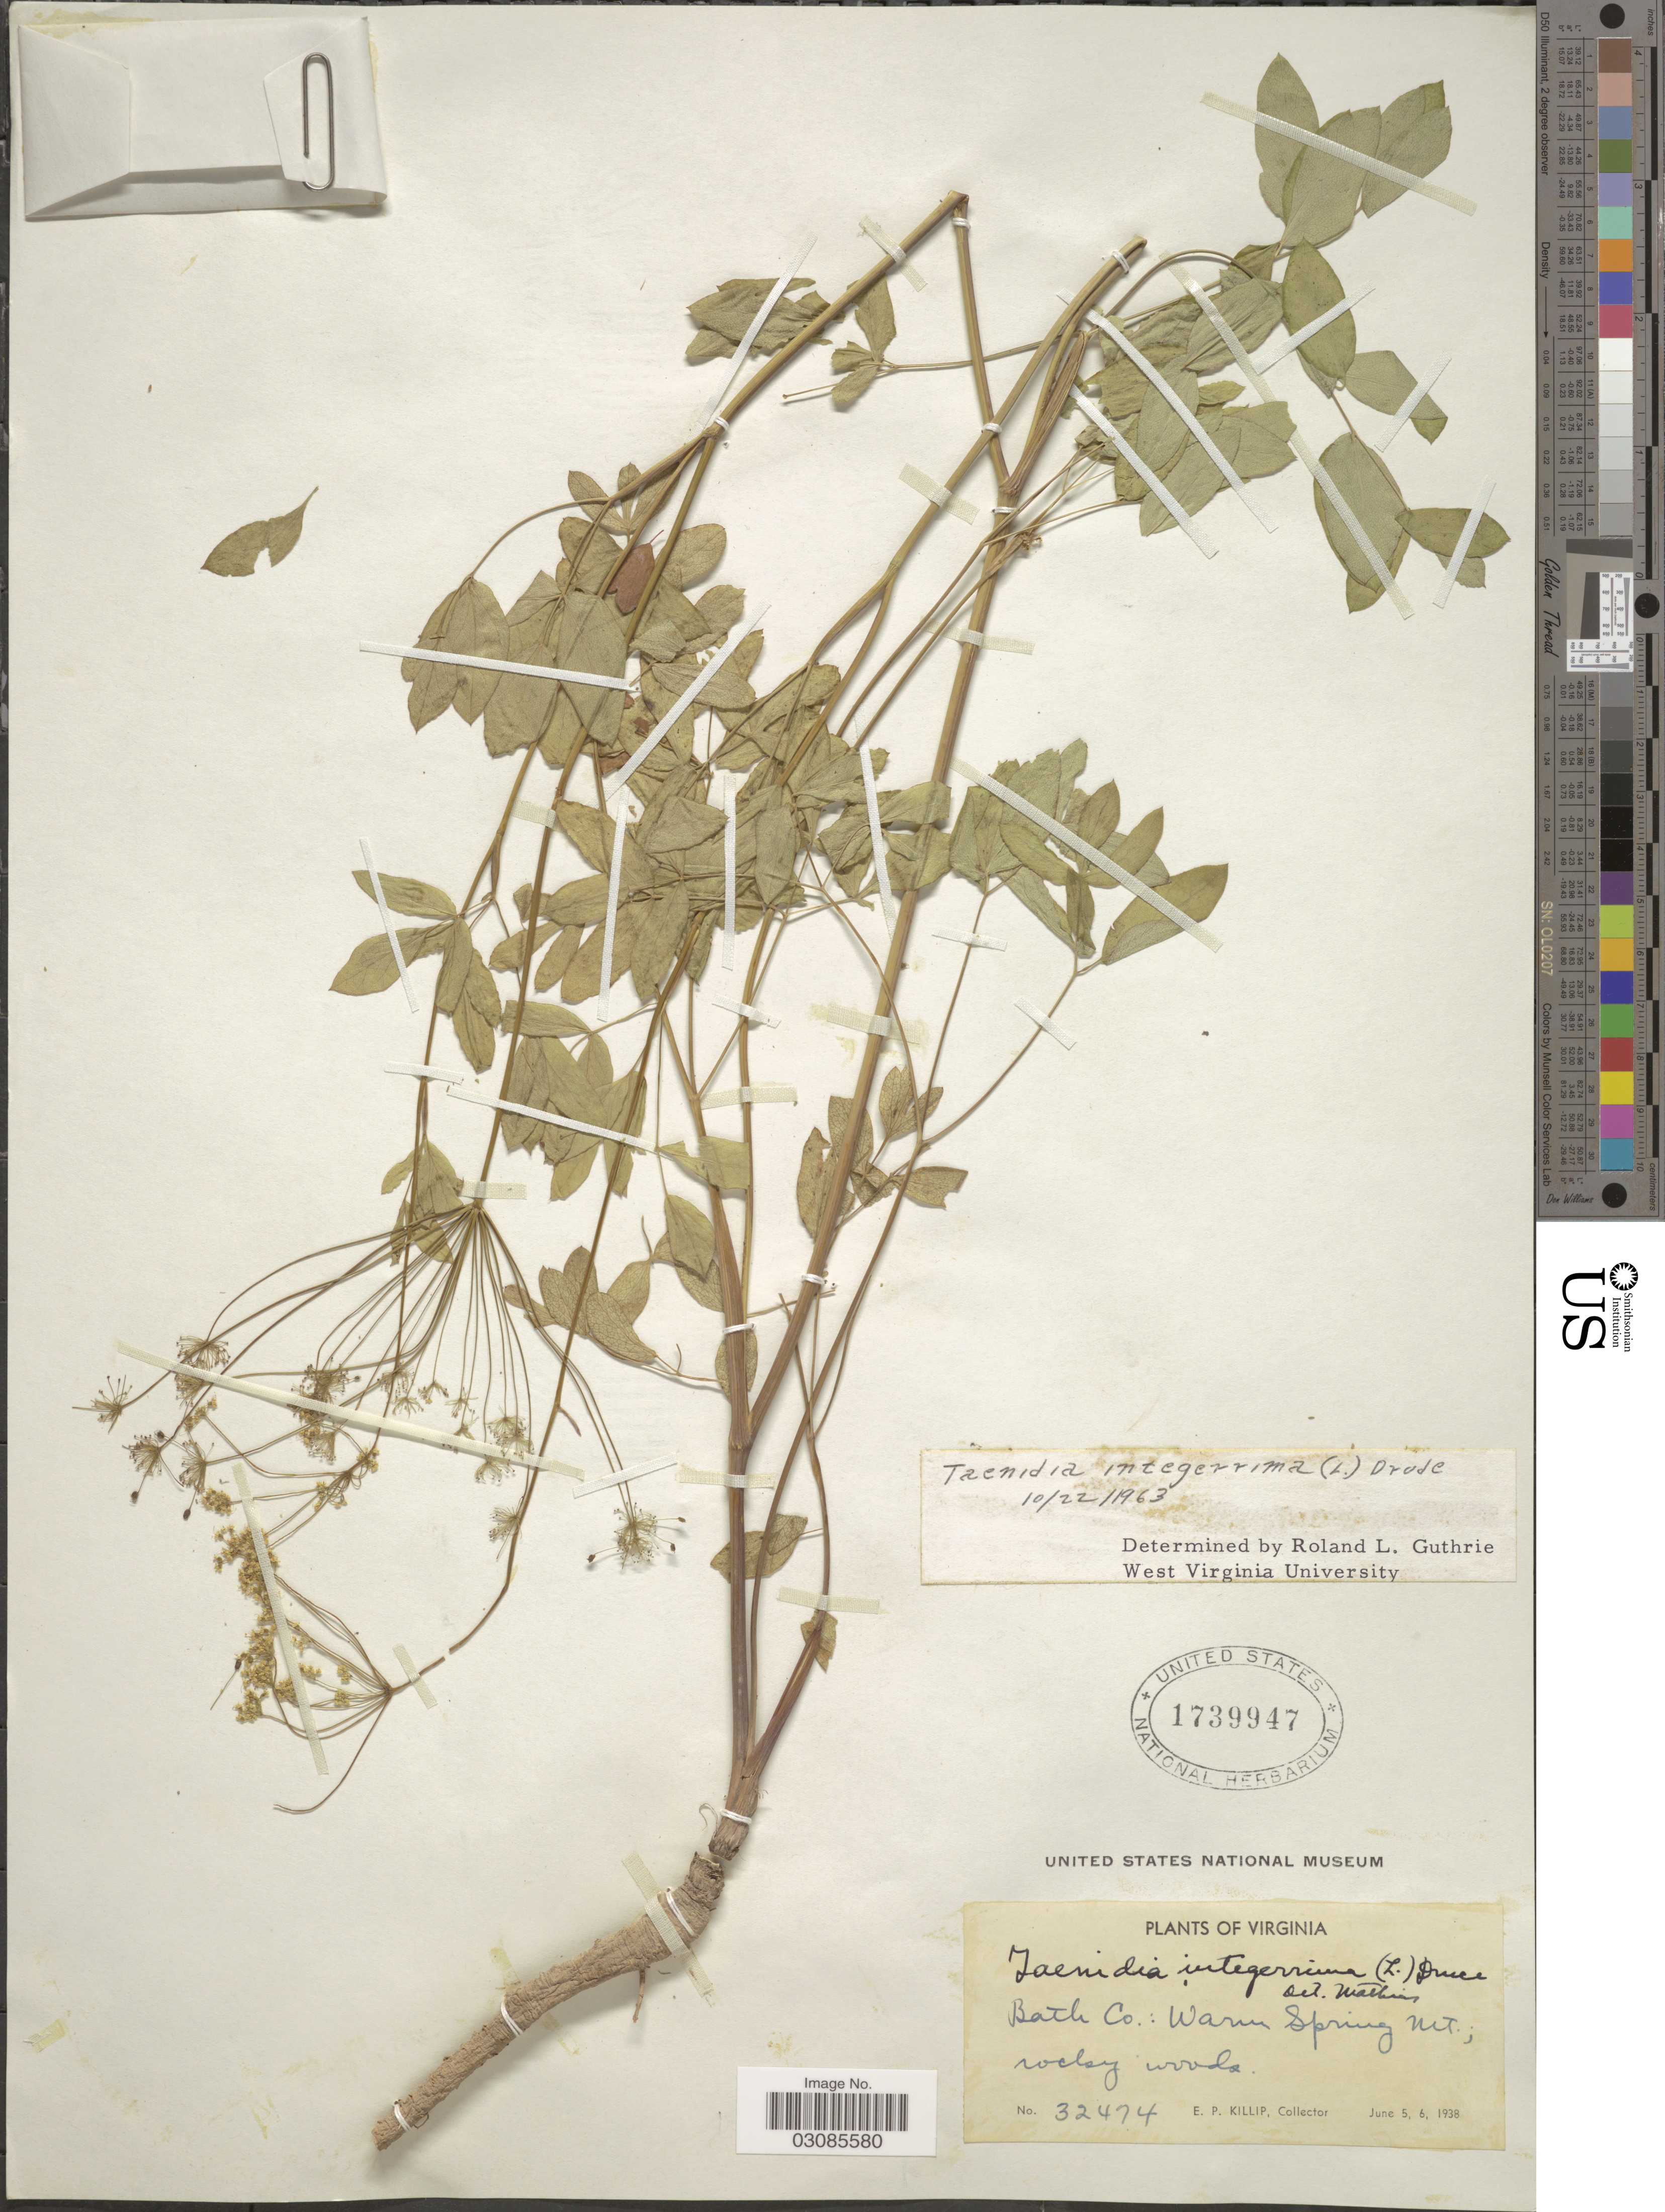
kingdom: Plantae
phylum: Tracheophyta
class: Magnoliopsida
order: Apiales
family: Apiaceae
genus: Taenidia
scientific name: Taenidia integerrima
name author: (L.) Drude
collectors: E. P. Killip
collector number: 32474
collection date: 1938-06-05/1938-06-06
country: United States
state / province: Virginia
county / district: Bath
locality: Warm Spring Mt.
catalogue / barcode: US 1739947